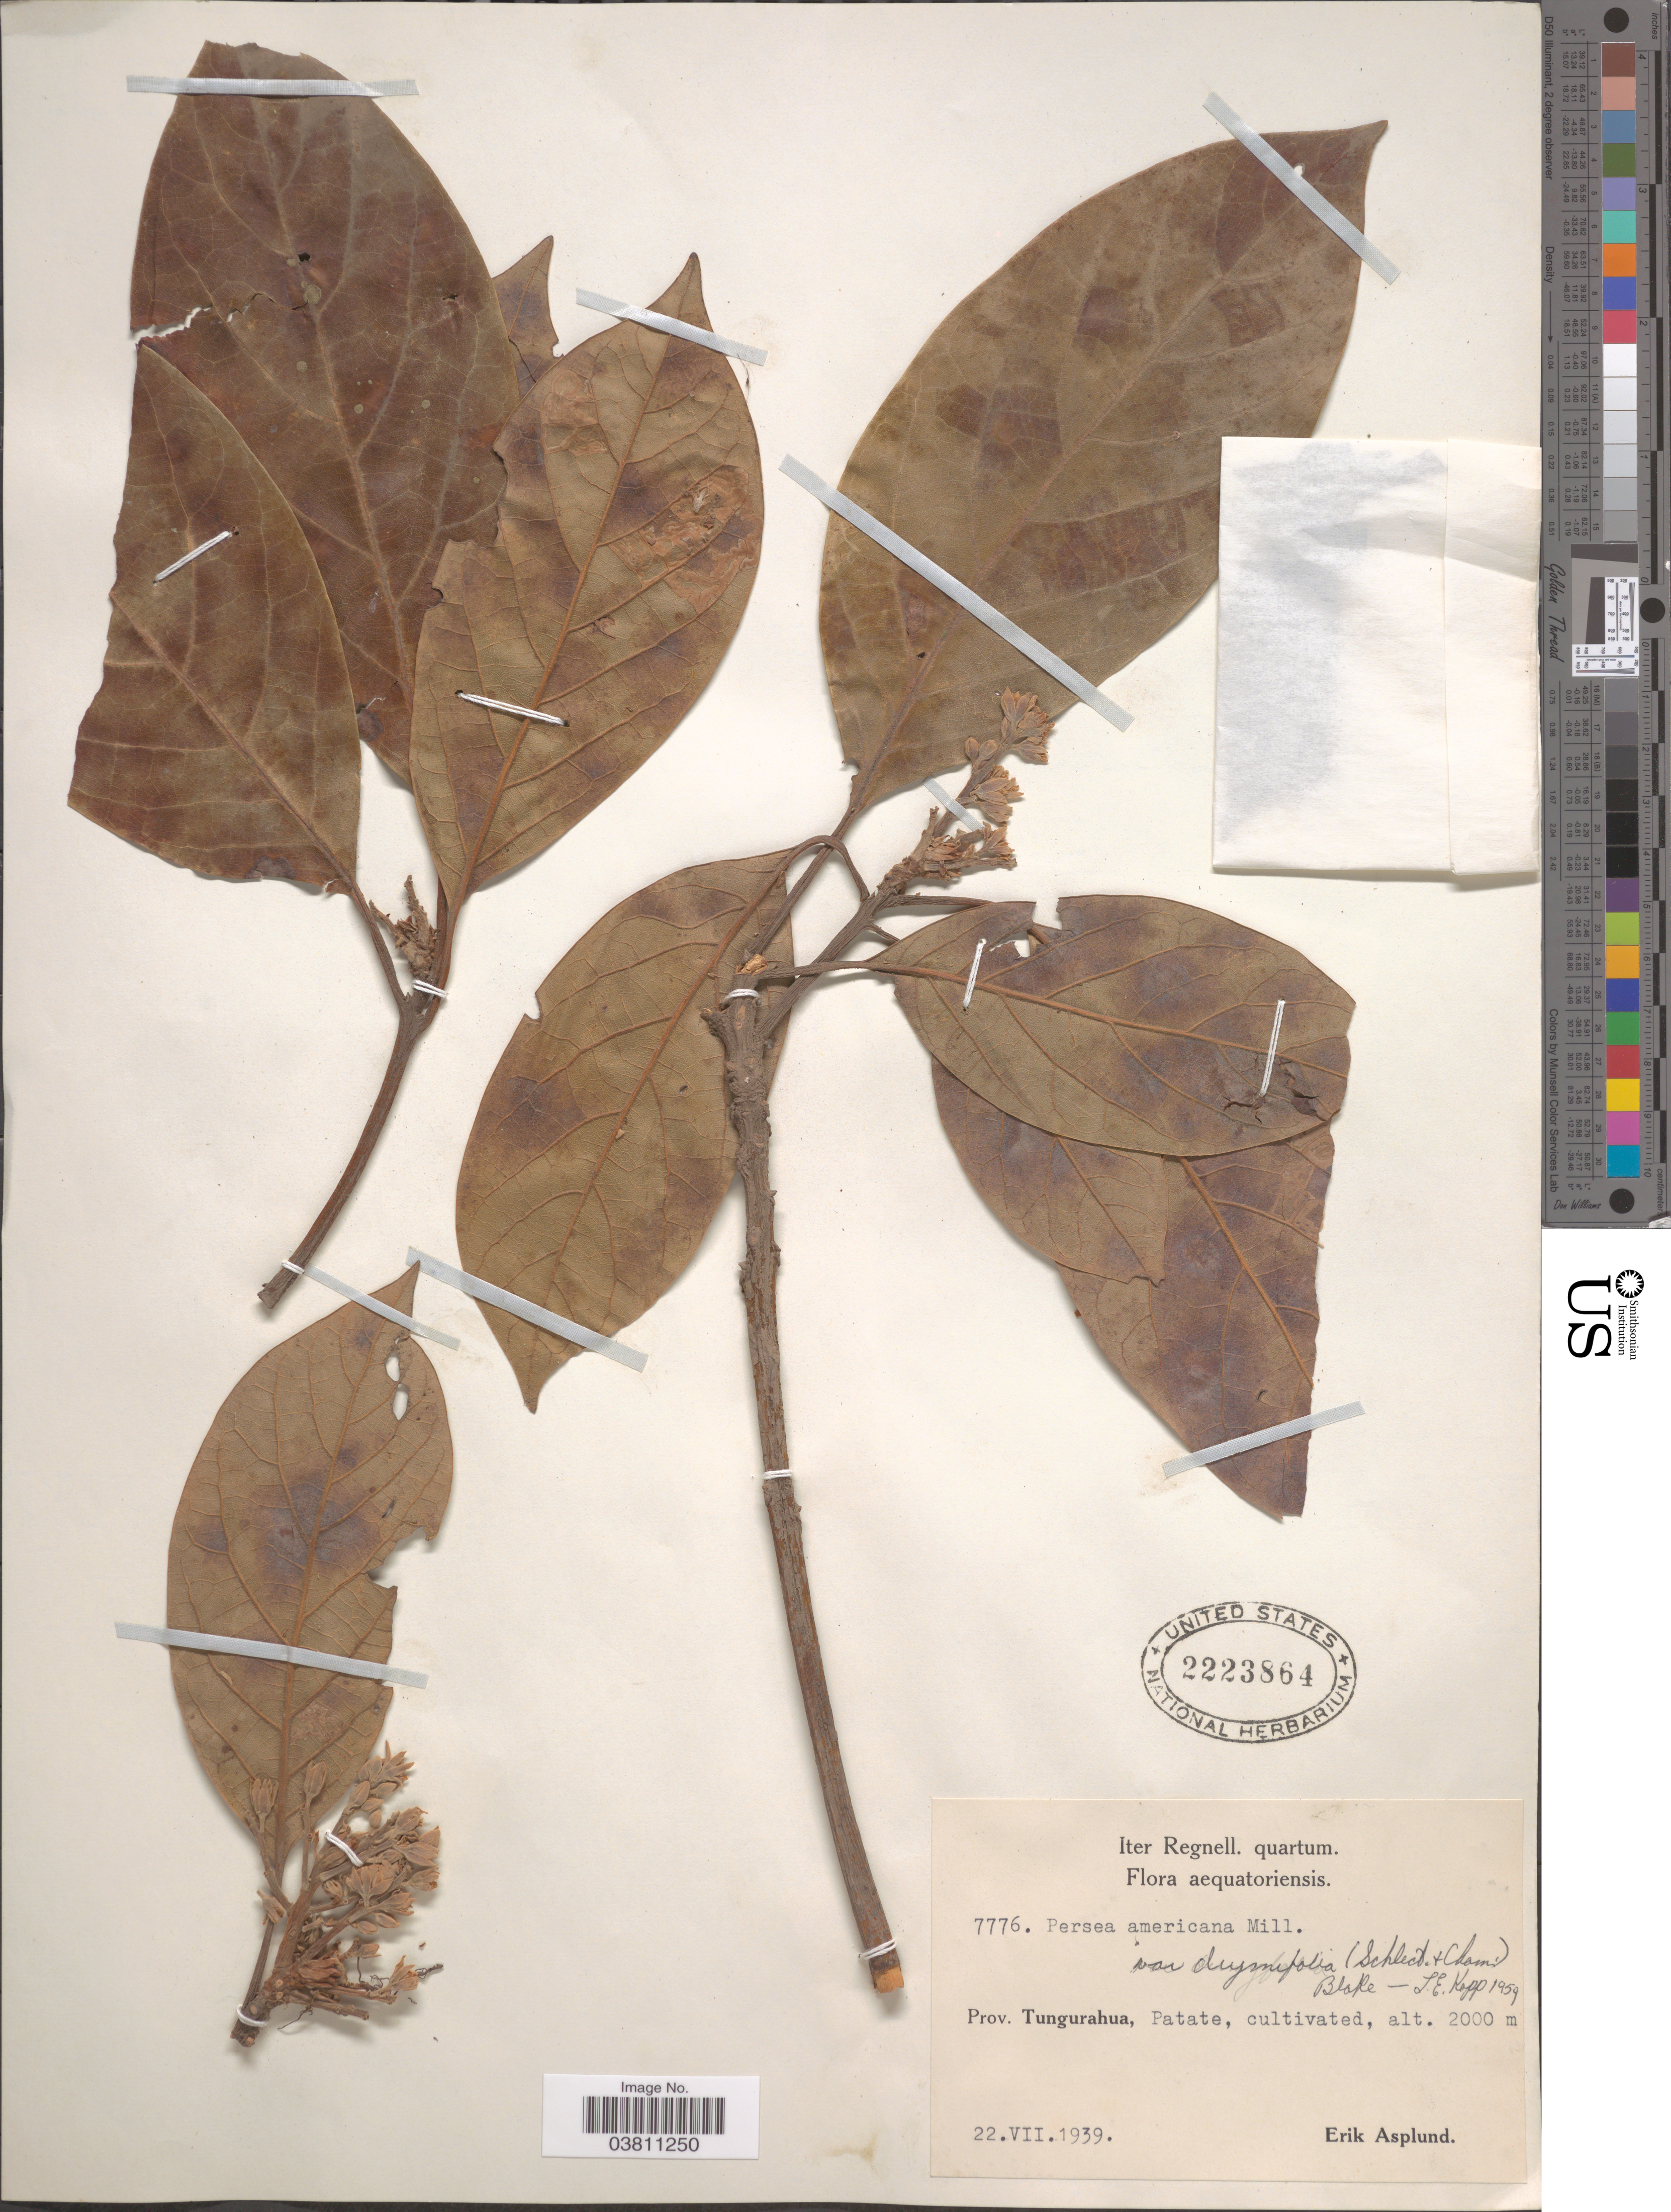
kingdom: Plantae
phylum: Tracheophyta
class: Magnoliopsida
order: Laurales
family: Lauraceae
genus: Persea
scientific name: Persea americana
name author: Mill.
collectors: E. Asplund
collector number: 7776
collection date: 1939-07-22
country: Ecuador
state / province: Tungurahua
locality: Aequatoriensis. Patate.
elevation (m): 2000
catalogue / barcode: US 2223864